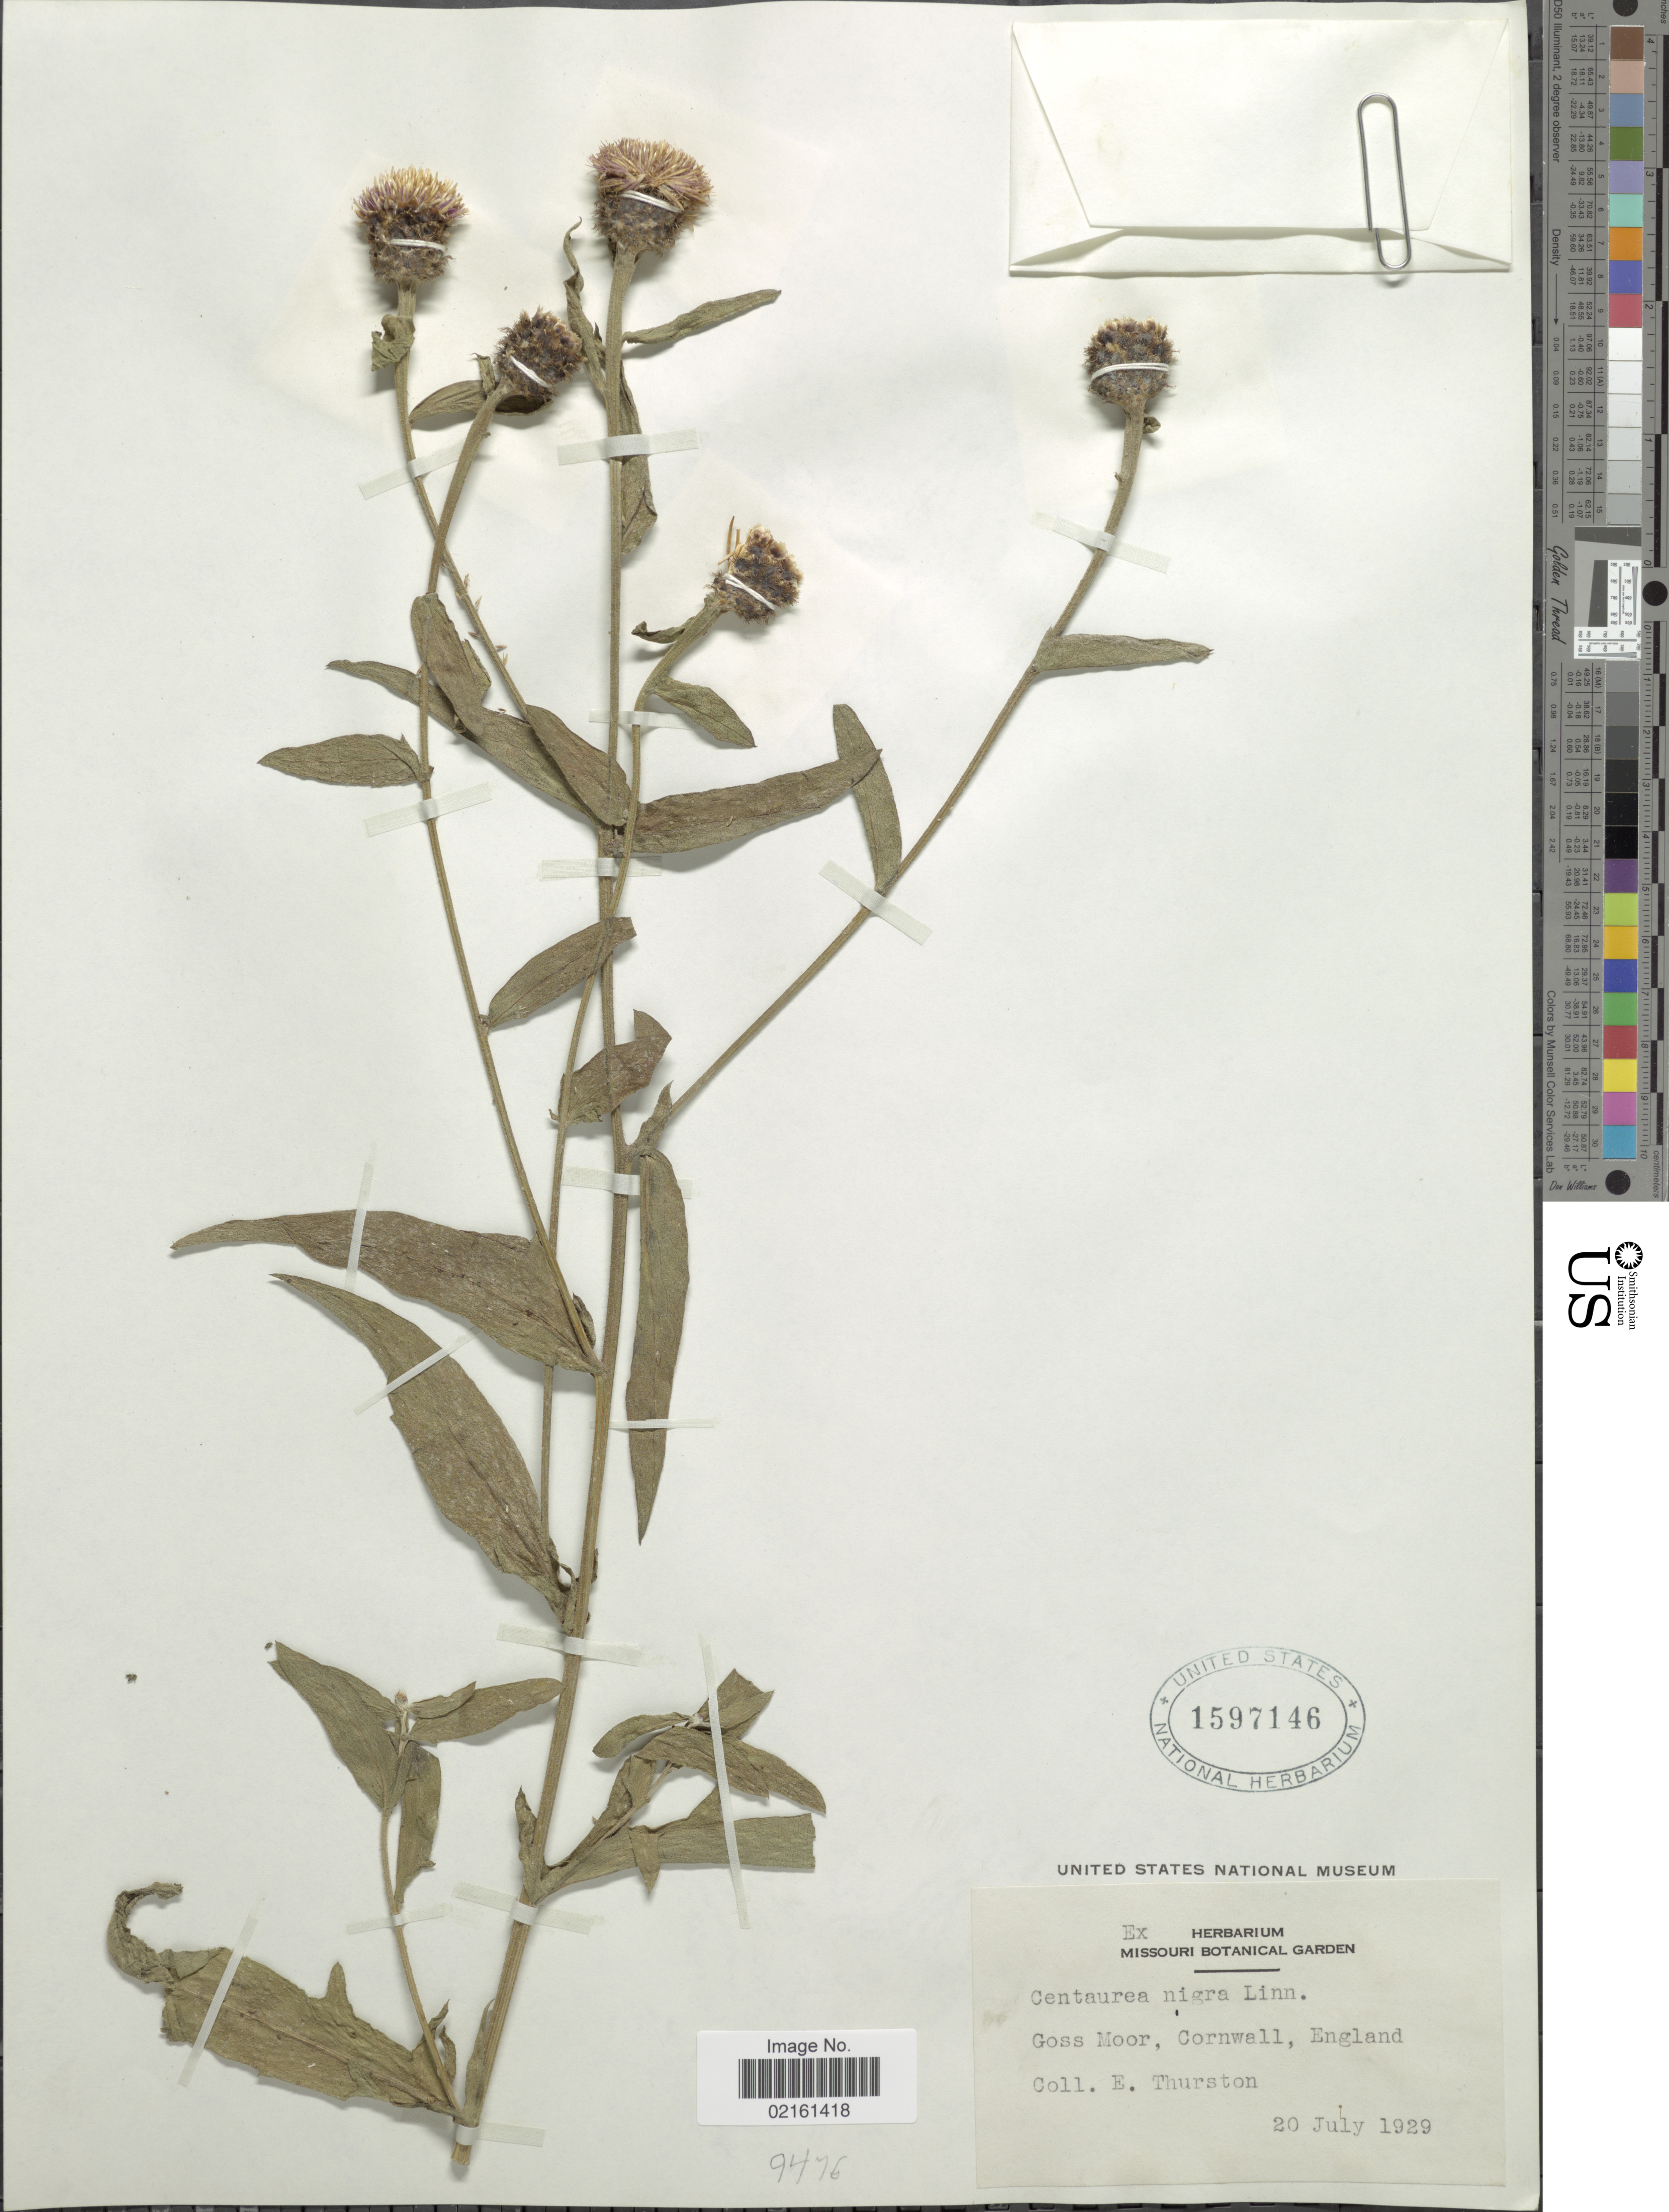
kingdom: Plantae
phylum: Tracheophyta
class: Magnoliopsida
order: Asterales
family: Asteraceae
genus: Centaurea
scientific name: Centaurea nigra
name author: L.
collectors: E. Thurston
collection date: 1929-07-20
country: United Kingdom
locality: Goss Moor, Cornwall, England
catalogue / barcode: US 1597146